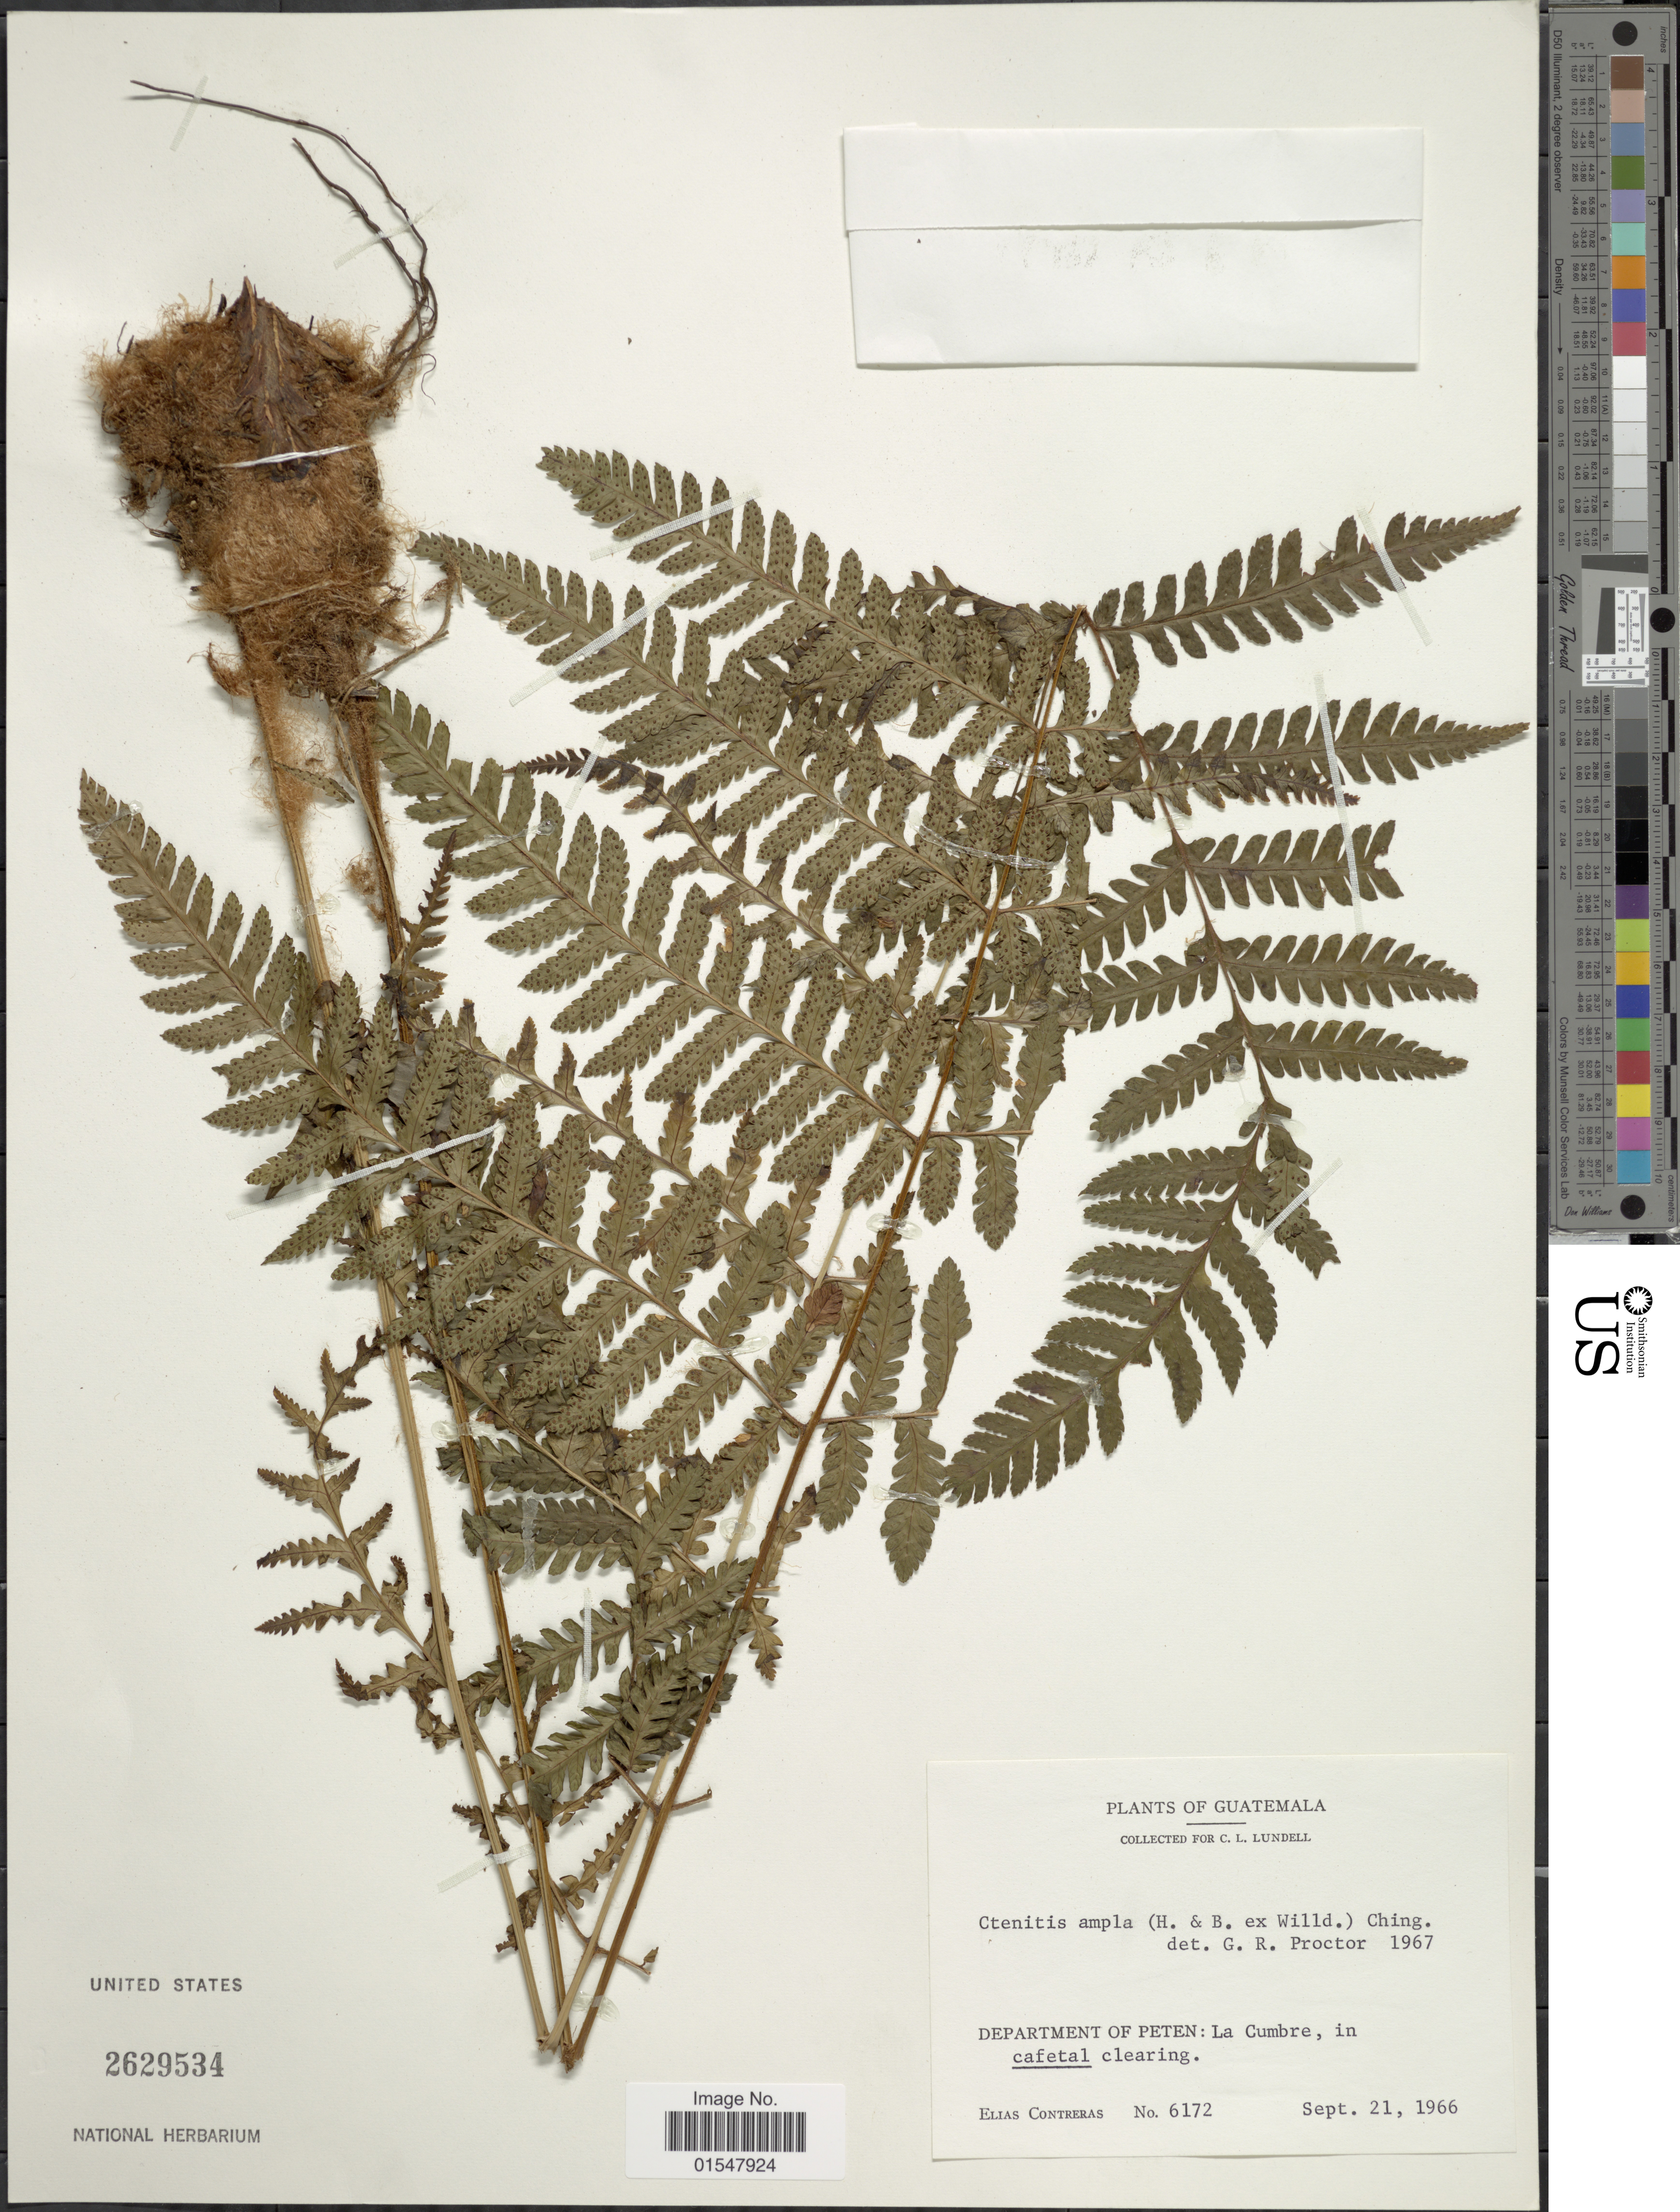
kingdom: Plantae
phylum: Tracheophyta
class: Polypodiopsida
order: Polypodiales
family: Dryopteridaceae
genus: Ctenitis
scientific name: Ctenitis sloanei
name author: (Poepp. ex Spreng.) C.V. Morton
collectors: E. Contreras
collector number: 6172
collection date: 1966-09-21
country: Guatemala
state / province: El Petén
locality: Guatemala, Department of Peten: La cumbre, in cafetal clearing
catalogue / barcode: US 2629534